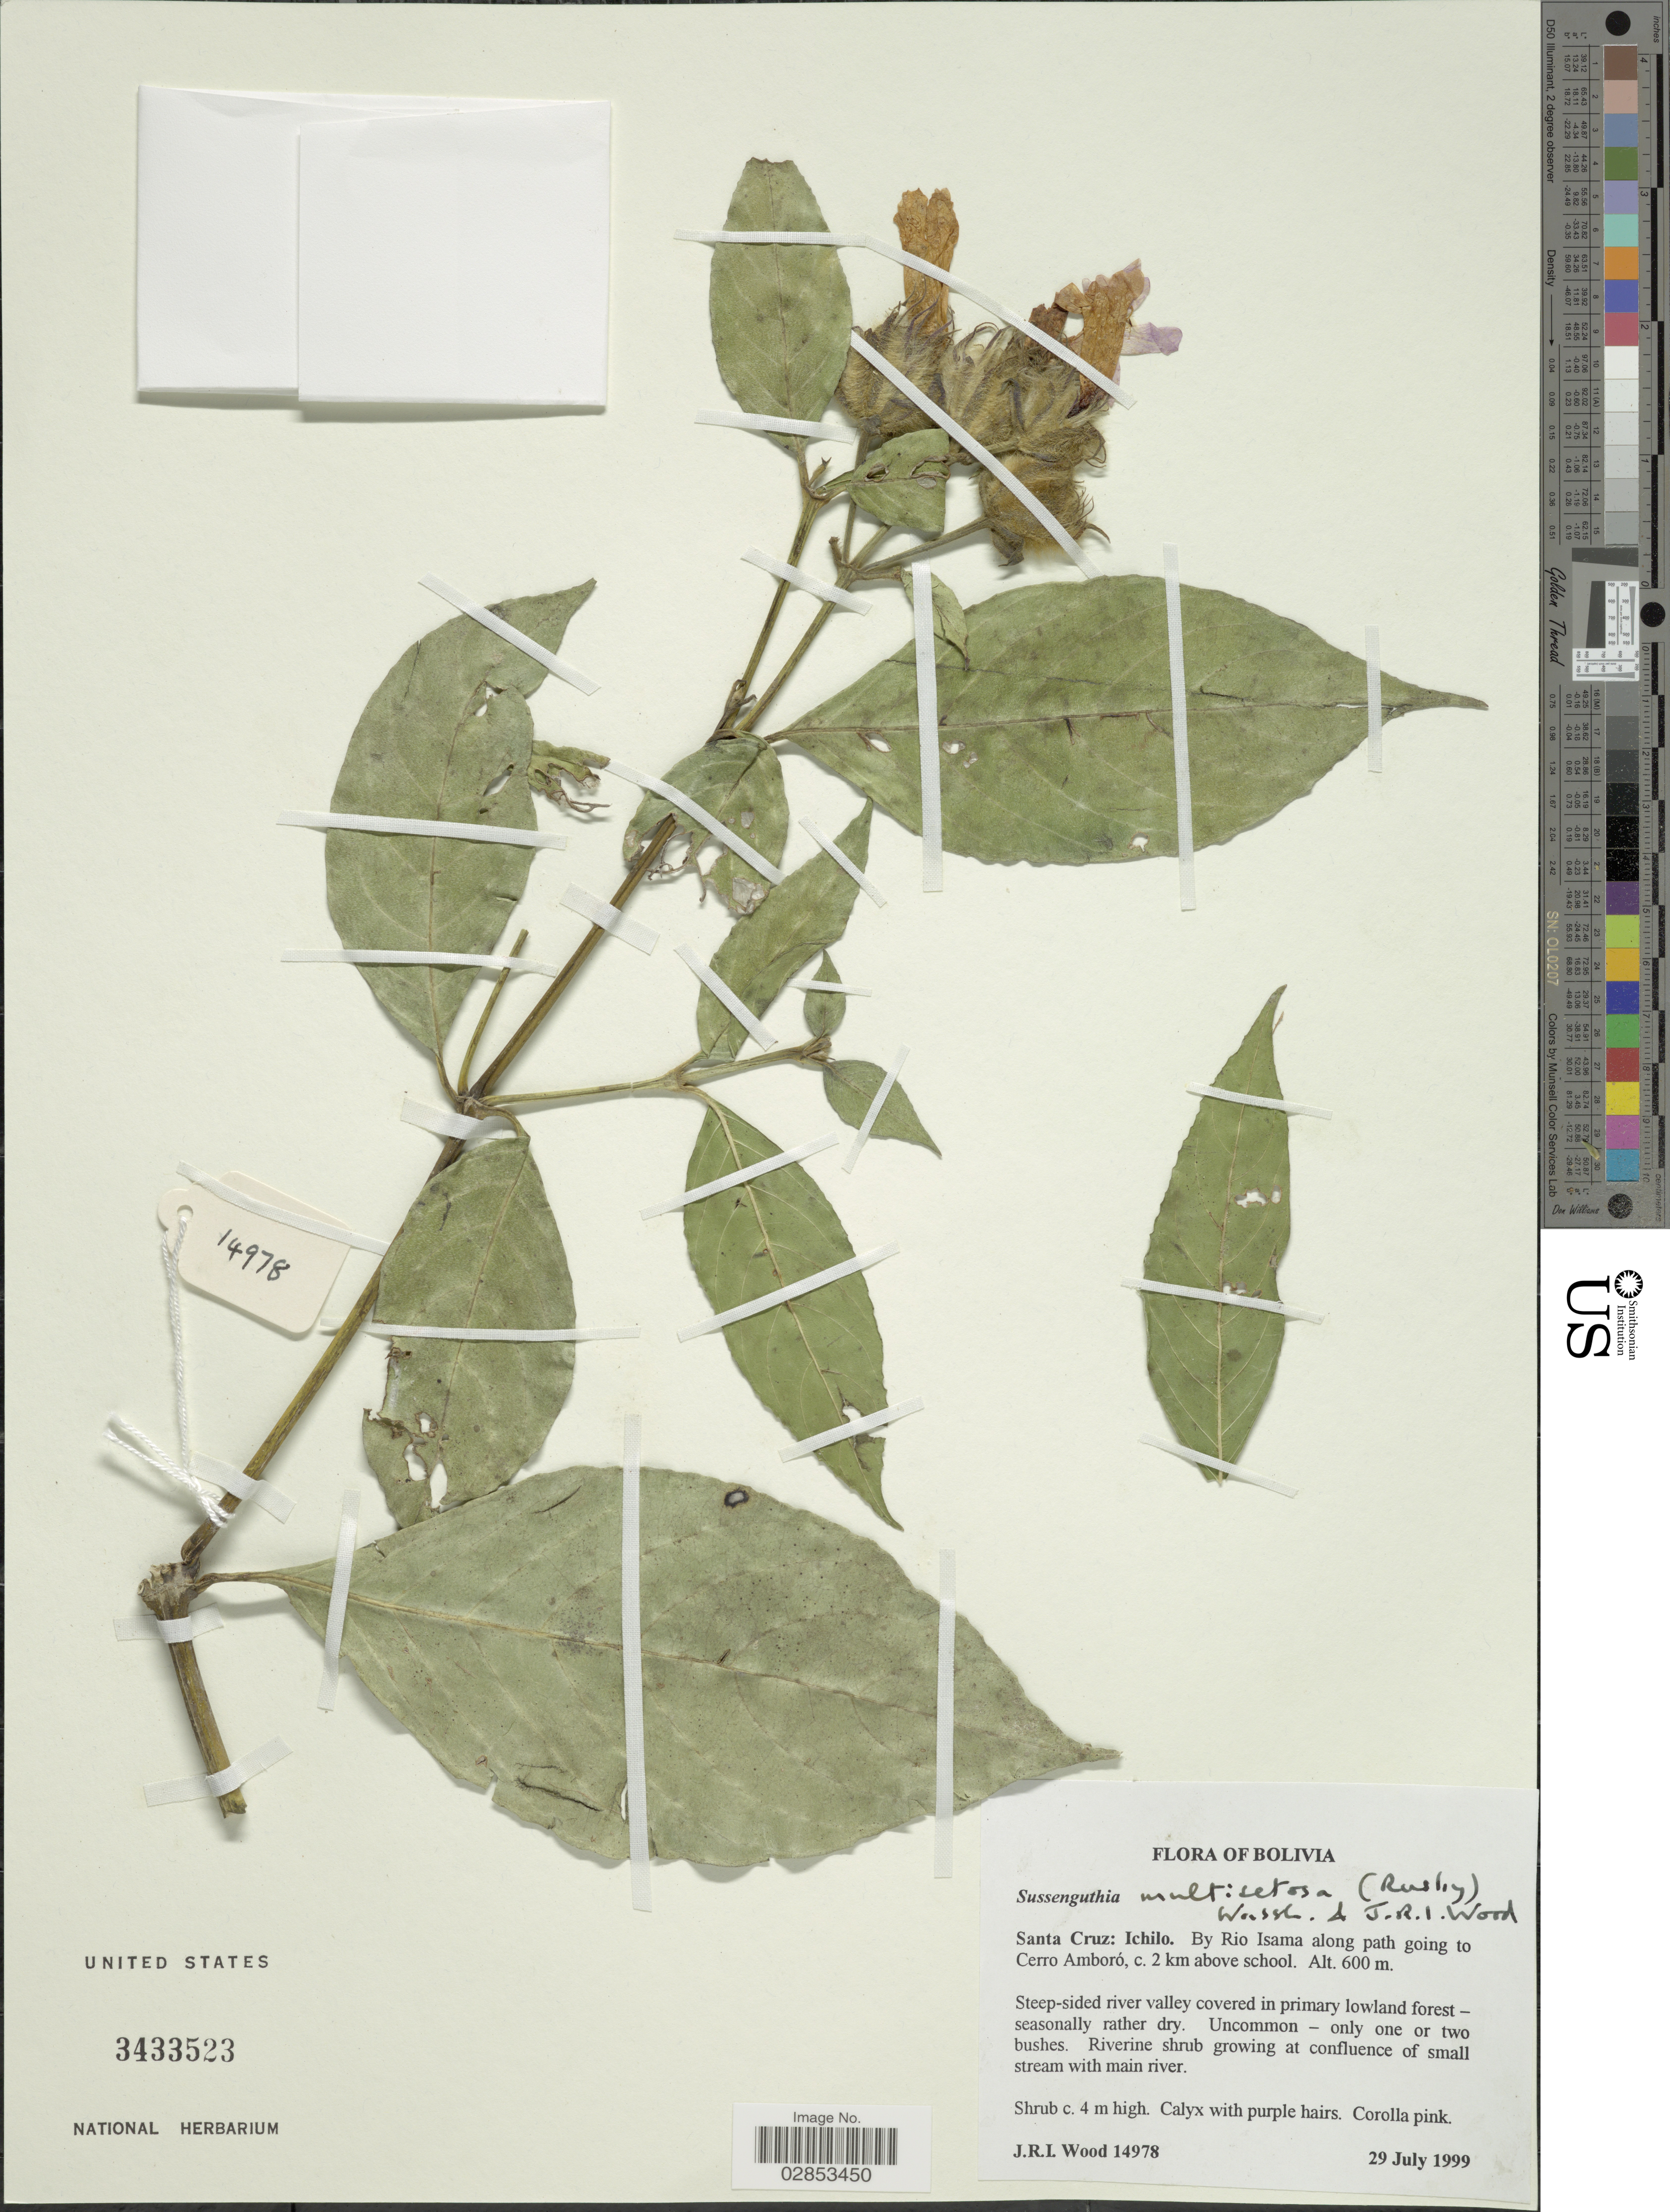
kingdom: Plantae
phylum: Tracheophyta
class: Magnoliopsida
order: Lamiales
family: Acanthaceae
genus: Suessenguthia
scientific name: Suessenguthia multisetosa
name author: (Rusby) Wassh. & J.R.I. Wood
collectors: J. R. I. Wood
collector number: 14978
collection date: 1999-07-29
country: Bolivia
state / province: Santa Cruz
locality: Ichilo. By Rio Isama along path going to Cerro Amboró, c. 2 km above school.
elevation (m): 600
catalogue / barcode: US 3433523